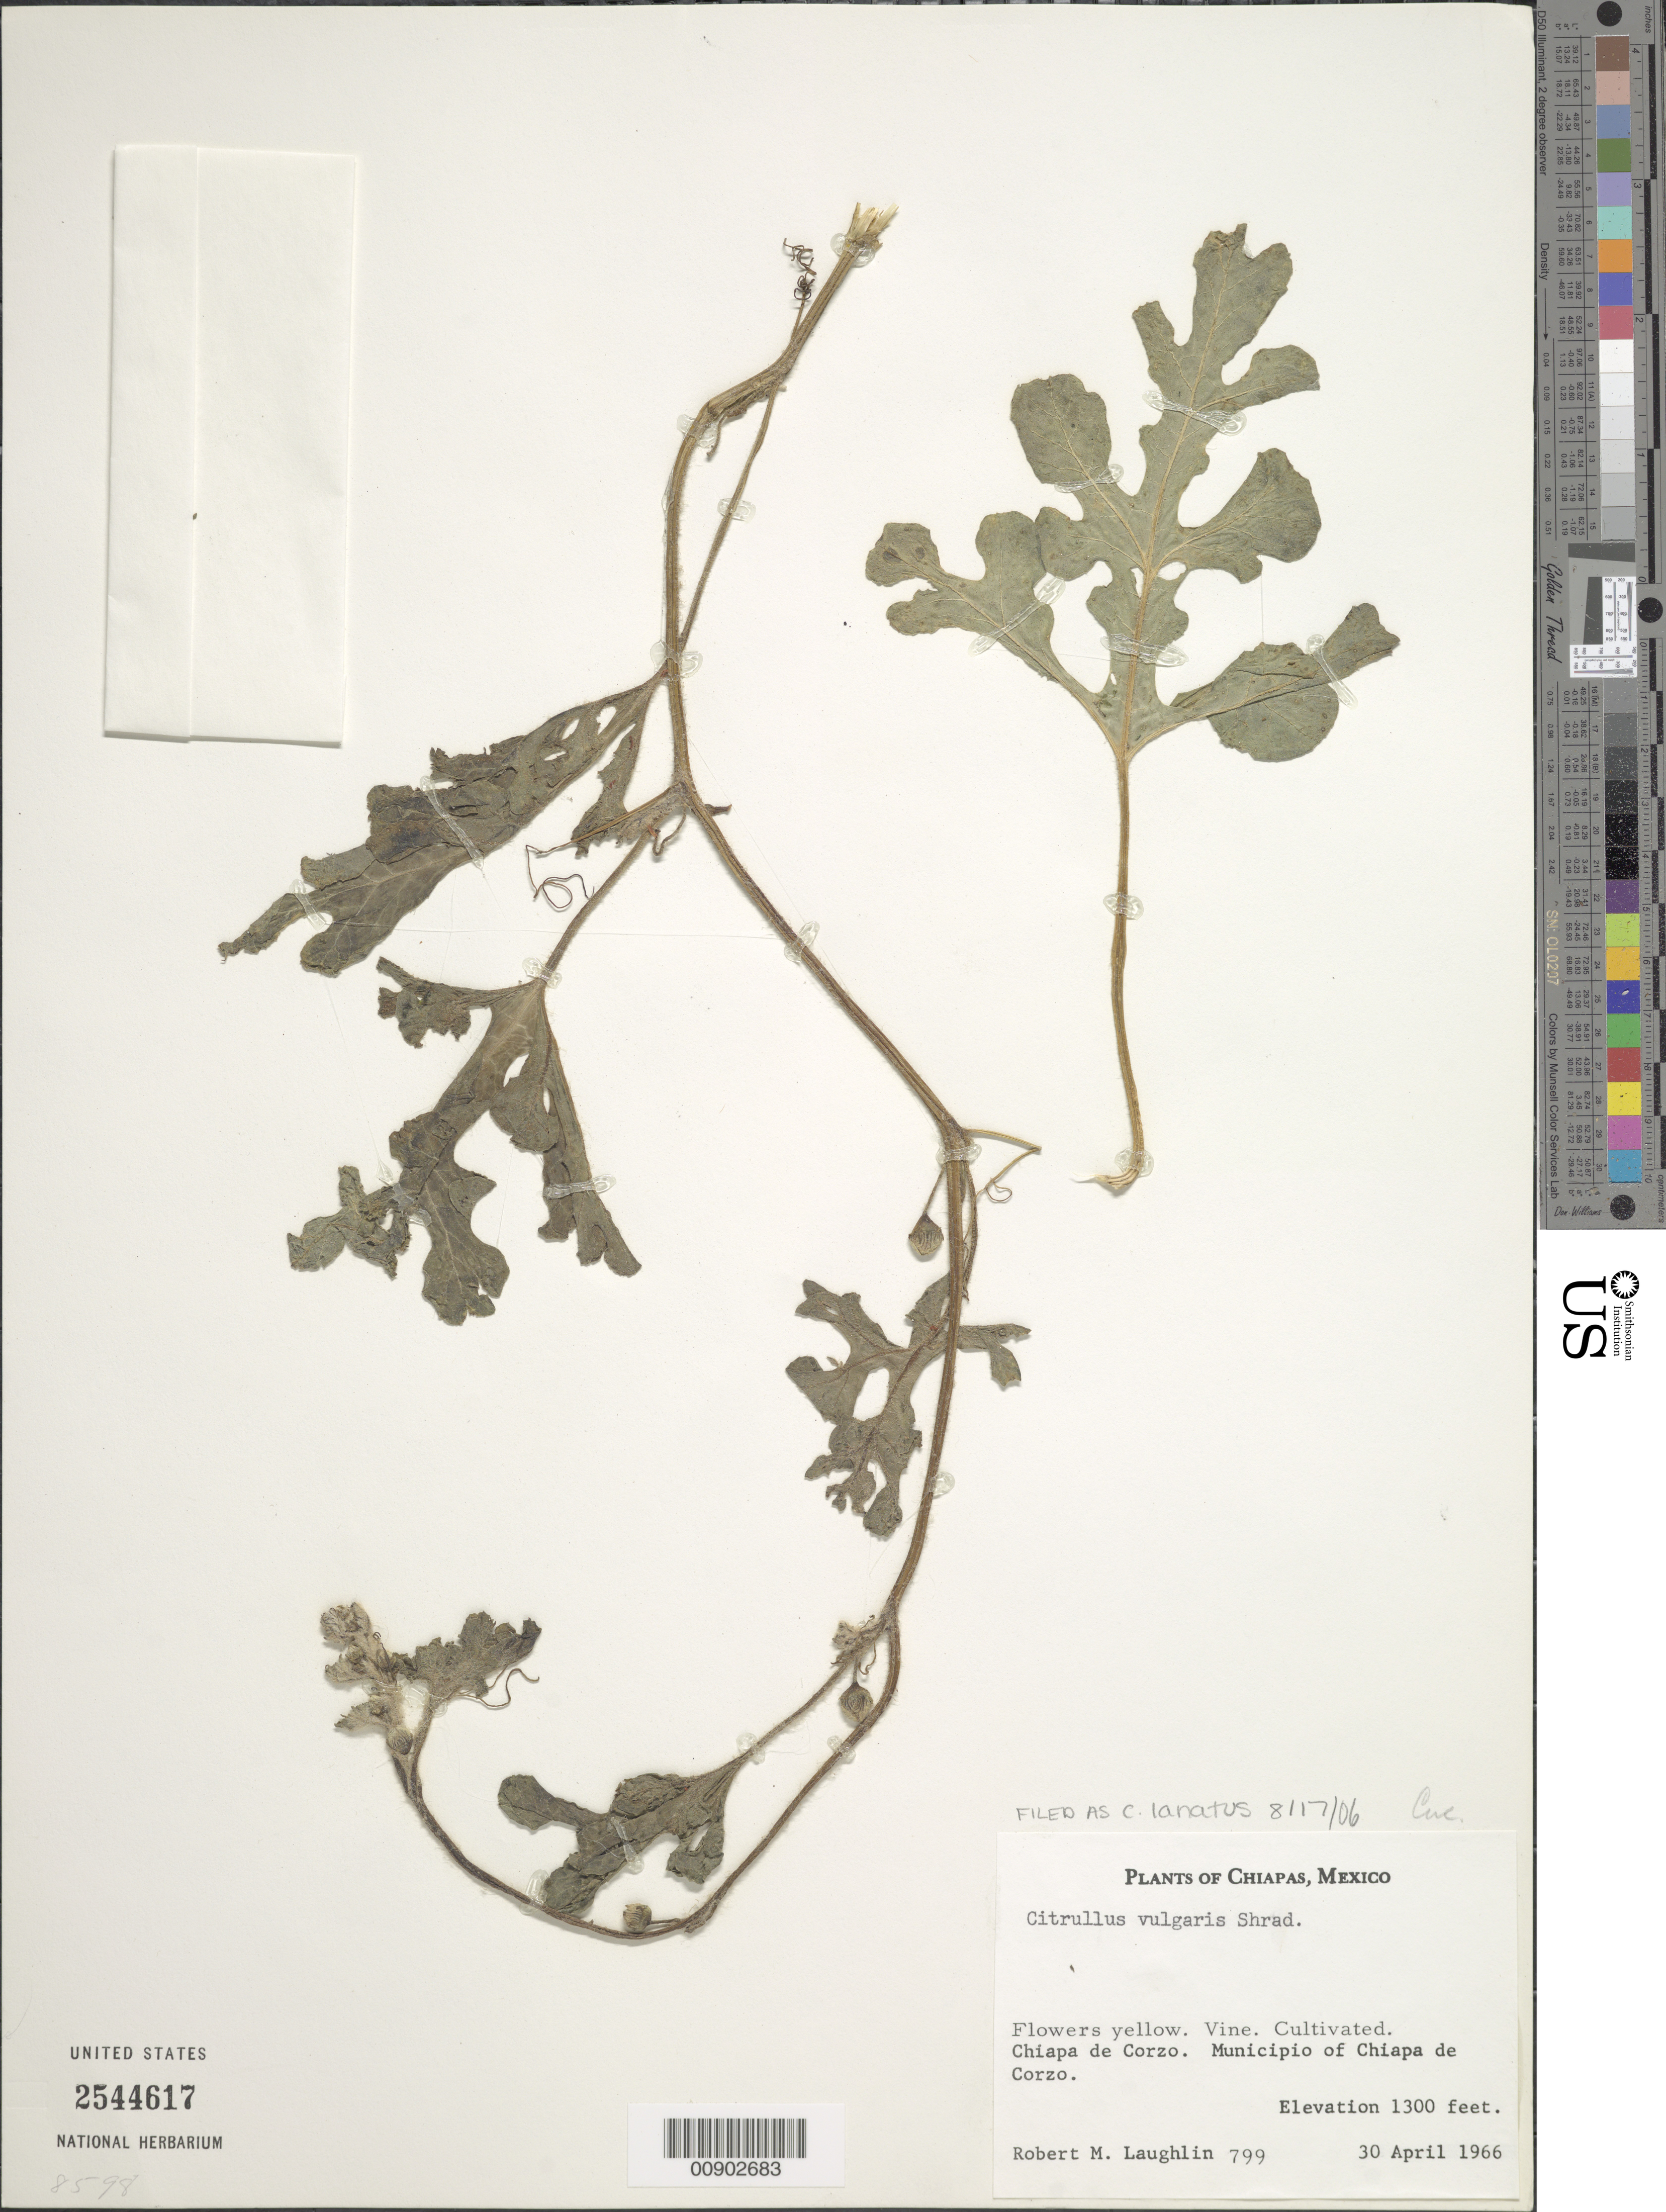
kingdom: Plantae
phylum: Tracheophyta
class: Magnoliopsida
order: Cucurbitales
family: Cucurbitaceae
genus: Citrullus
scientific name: Citrullus lanatus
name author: (Thunb.) Matsum. & Nakai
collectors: R. M. Laughlin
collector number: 799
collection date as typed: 30 Apr 1966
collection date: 1966-04-30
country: Mexico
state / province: Chiapas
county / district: Chiapa de Corzo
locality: Chiapa de Corzo. Municipio of Chiapa de Corzo, Chiapas.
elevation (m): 396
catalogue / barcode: US 2544617